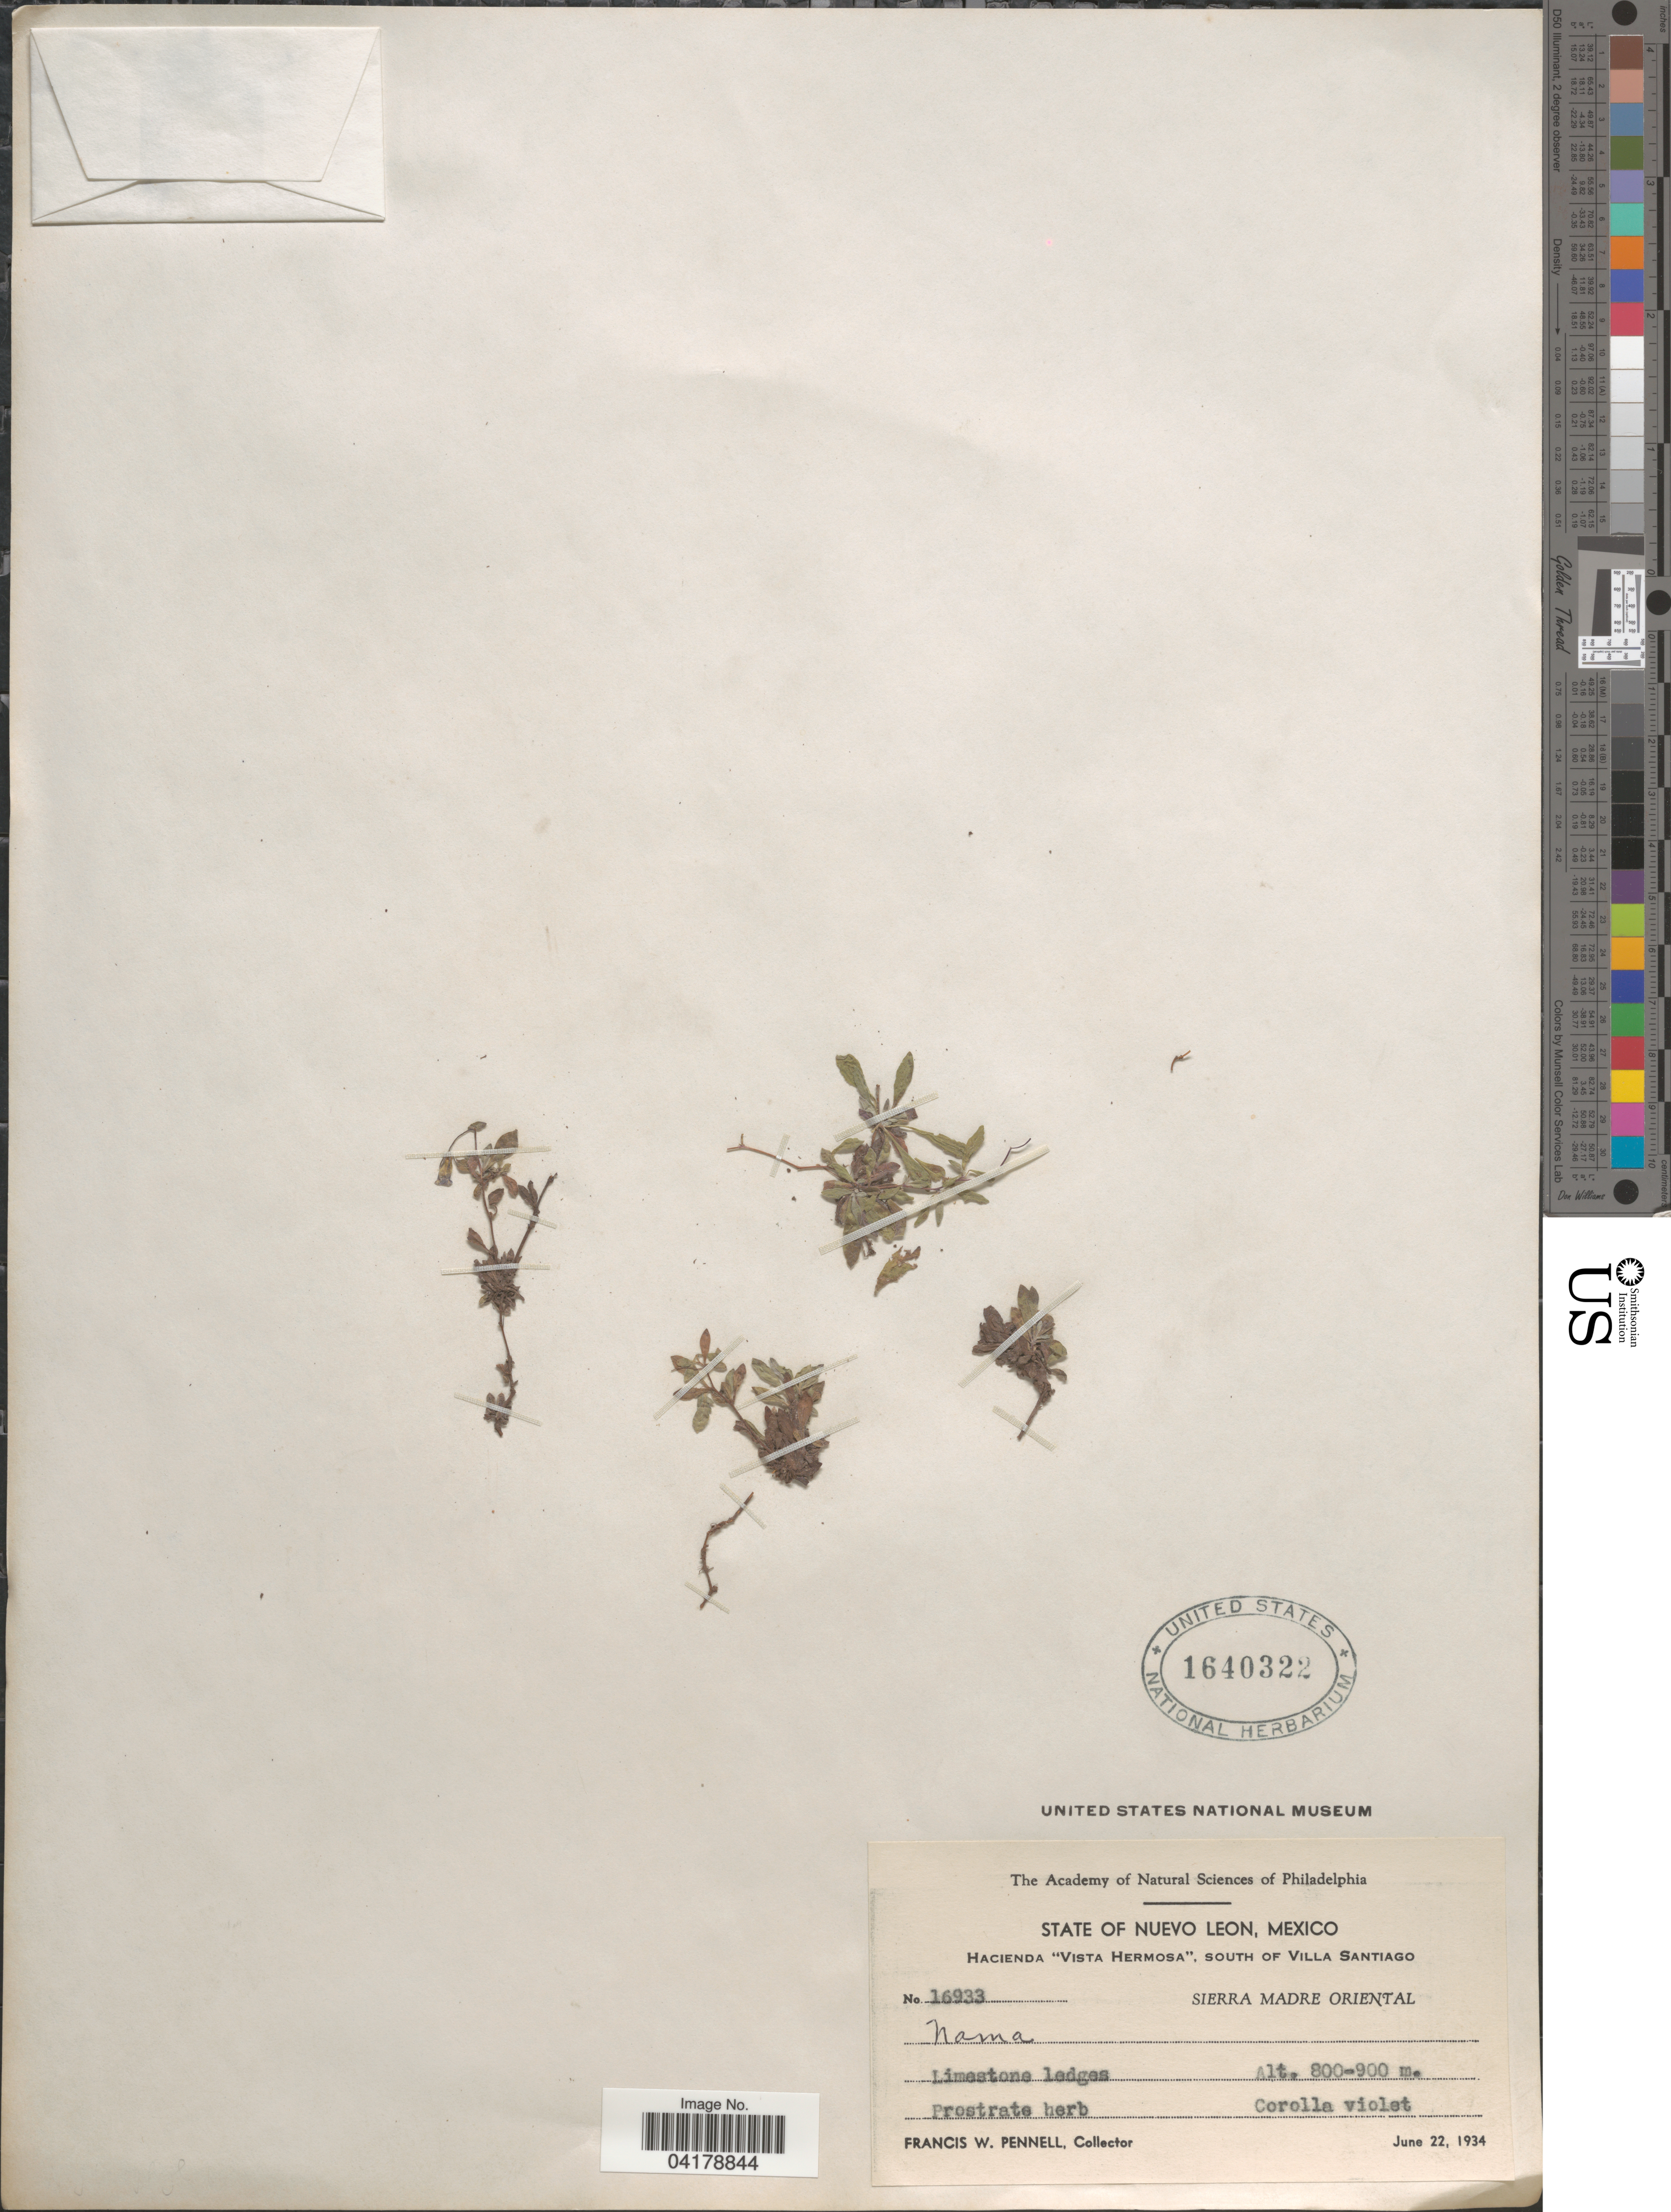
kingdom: Plantae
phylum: Tracheophyta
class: Magnoliopsida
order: Boraginales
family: Namaceae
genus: Nama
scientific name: Nama sp.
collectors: F. W. Pennell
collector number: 16933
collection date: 1934-06-22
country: Mexico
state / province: Nuevo León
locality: Hacienda "Vista Hermosa", south of Villa Santiago. Sierra Madre Oriental.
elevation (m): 800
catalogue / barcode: US 1640322